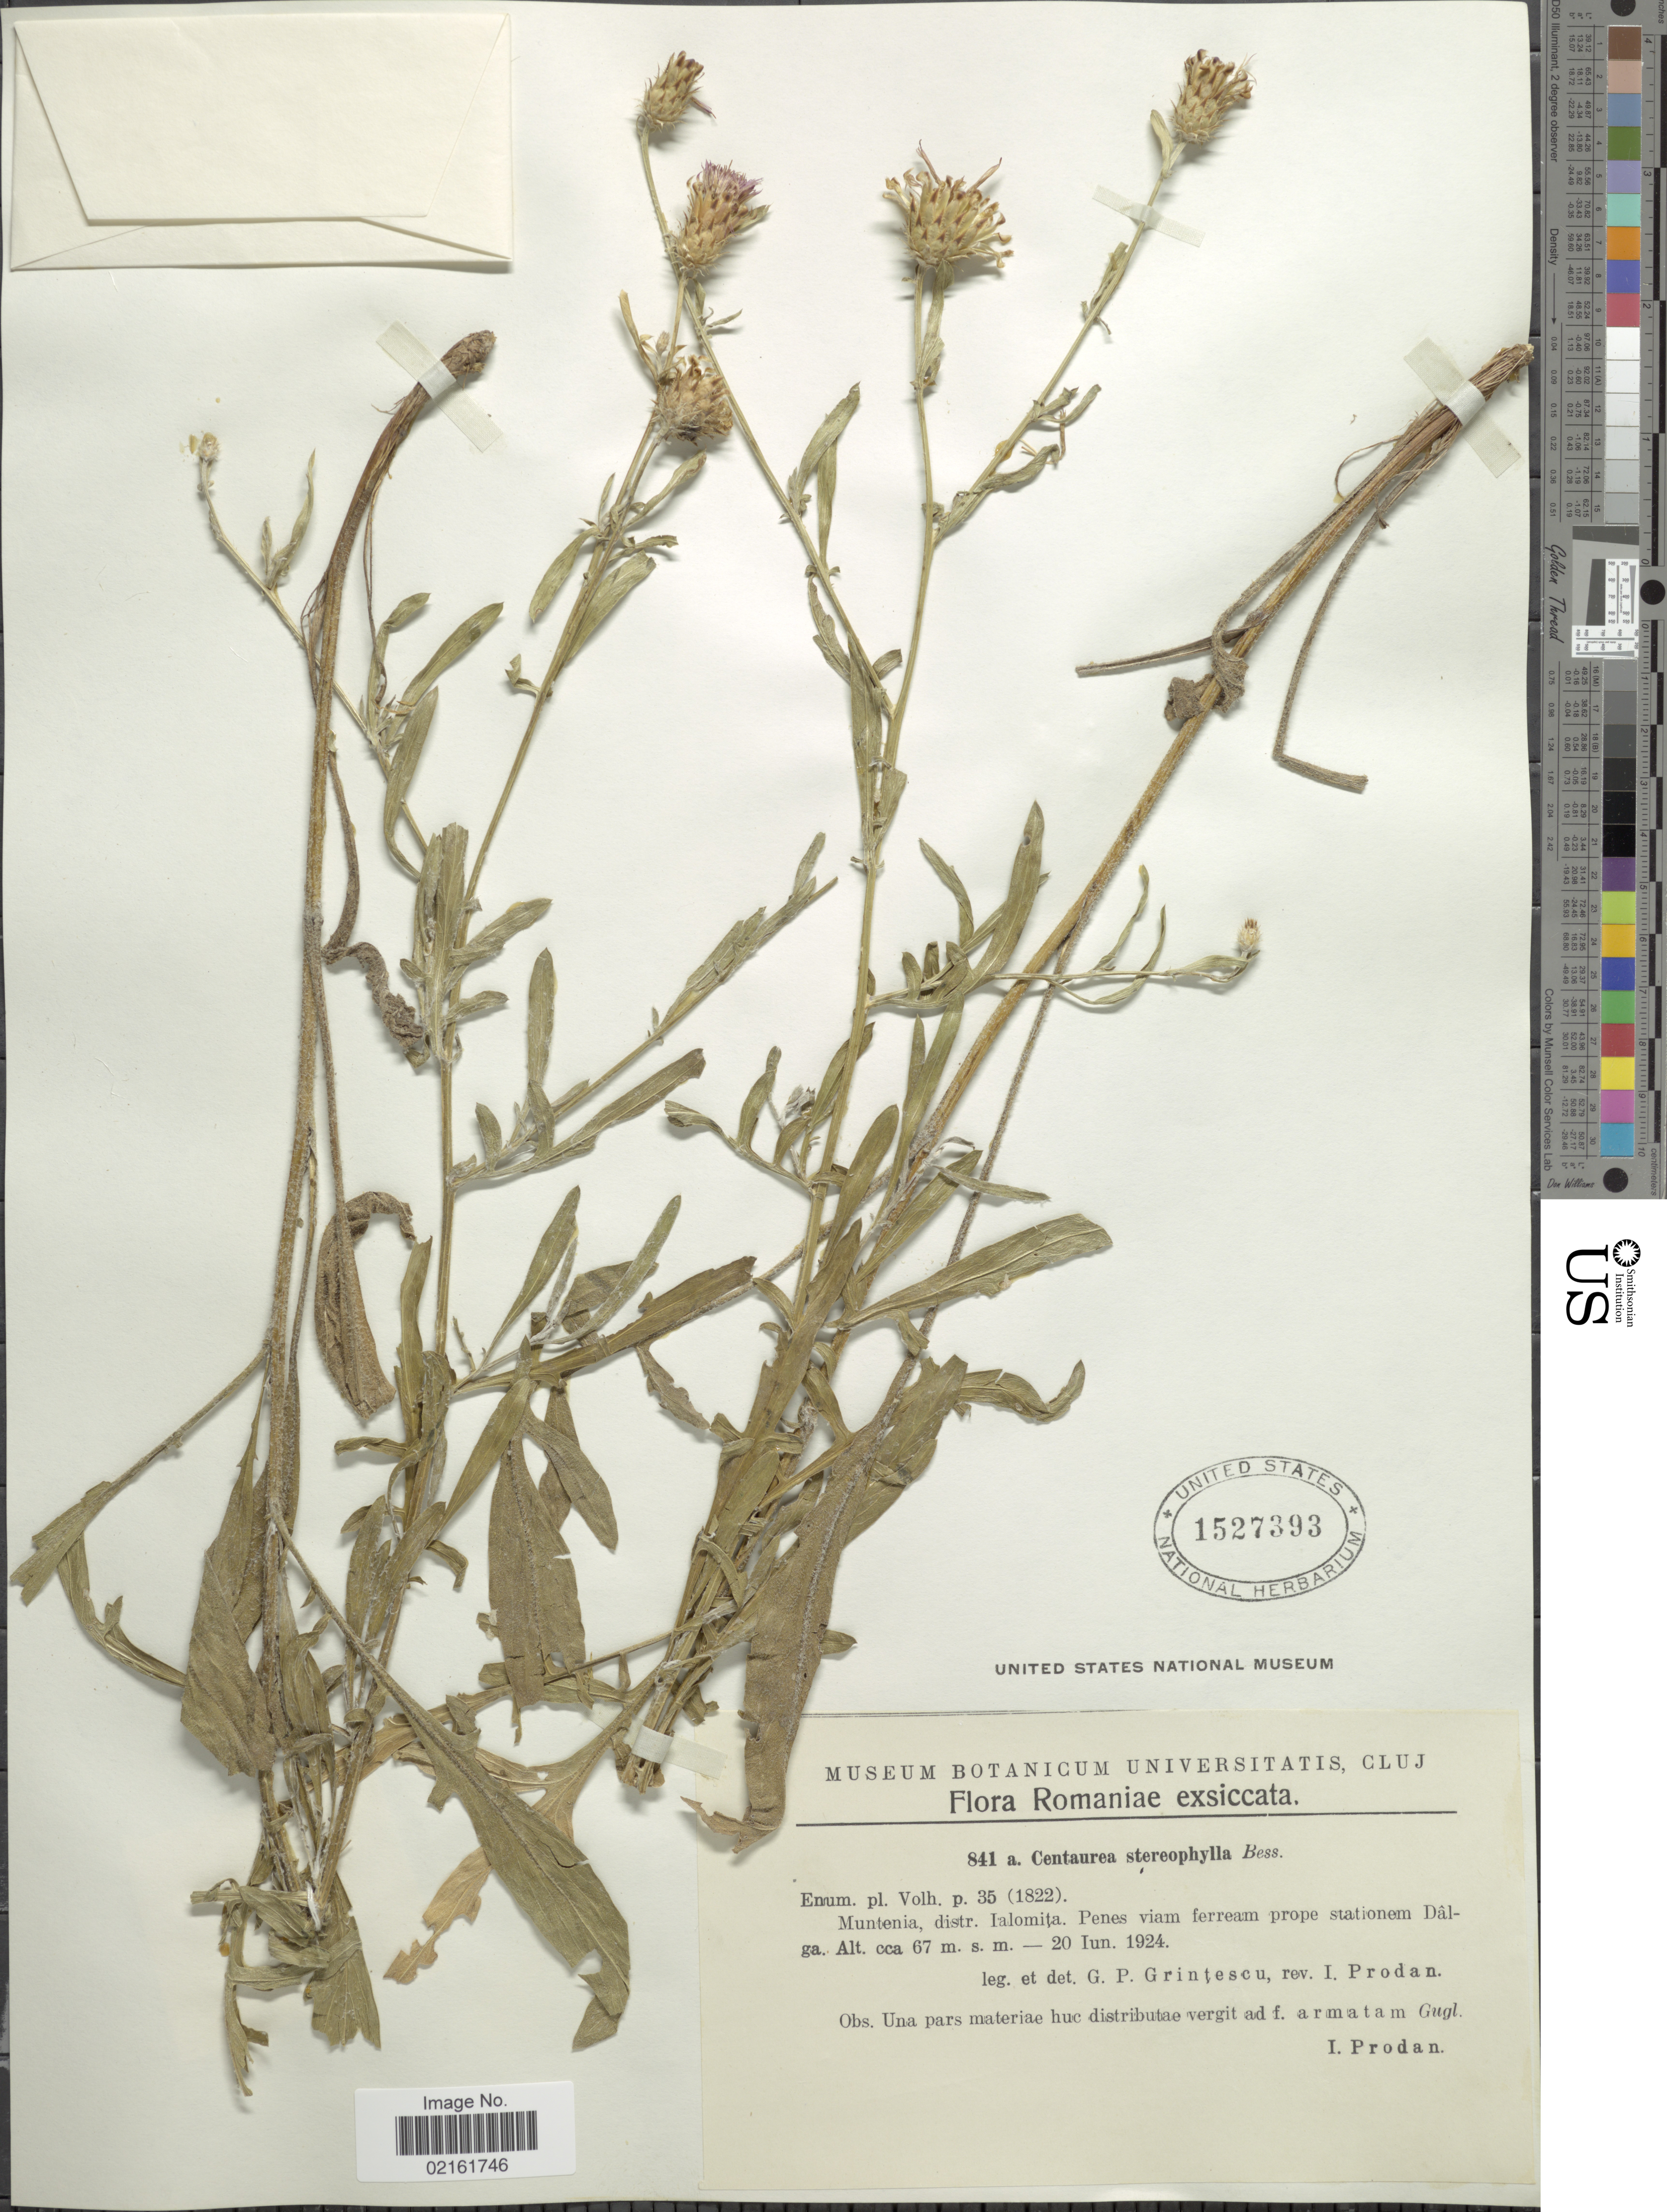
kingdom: Plantae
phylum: Tracheophyta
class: Magnoliopsida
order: Asterales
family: Asteraceae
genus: Centaurea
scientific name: Centaurea stereophylla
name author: Bess.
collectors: G. Grintescu & I. Prodán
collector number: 841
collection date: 1924-06-20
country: Romania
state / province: Ialomita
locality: Muntenia. Penes viam ferream prope stationem Dâlga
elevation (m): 67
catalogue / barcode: US 1527393